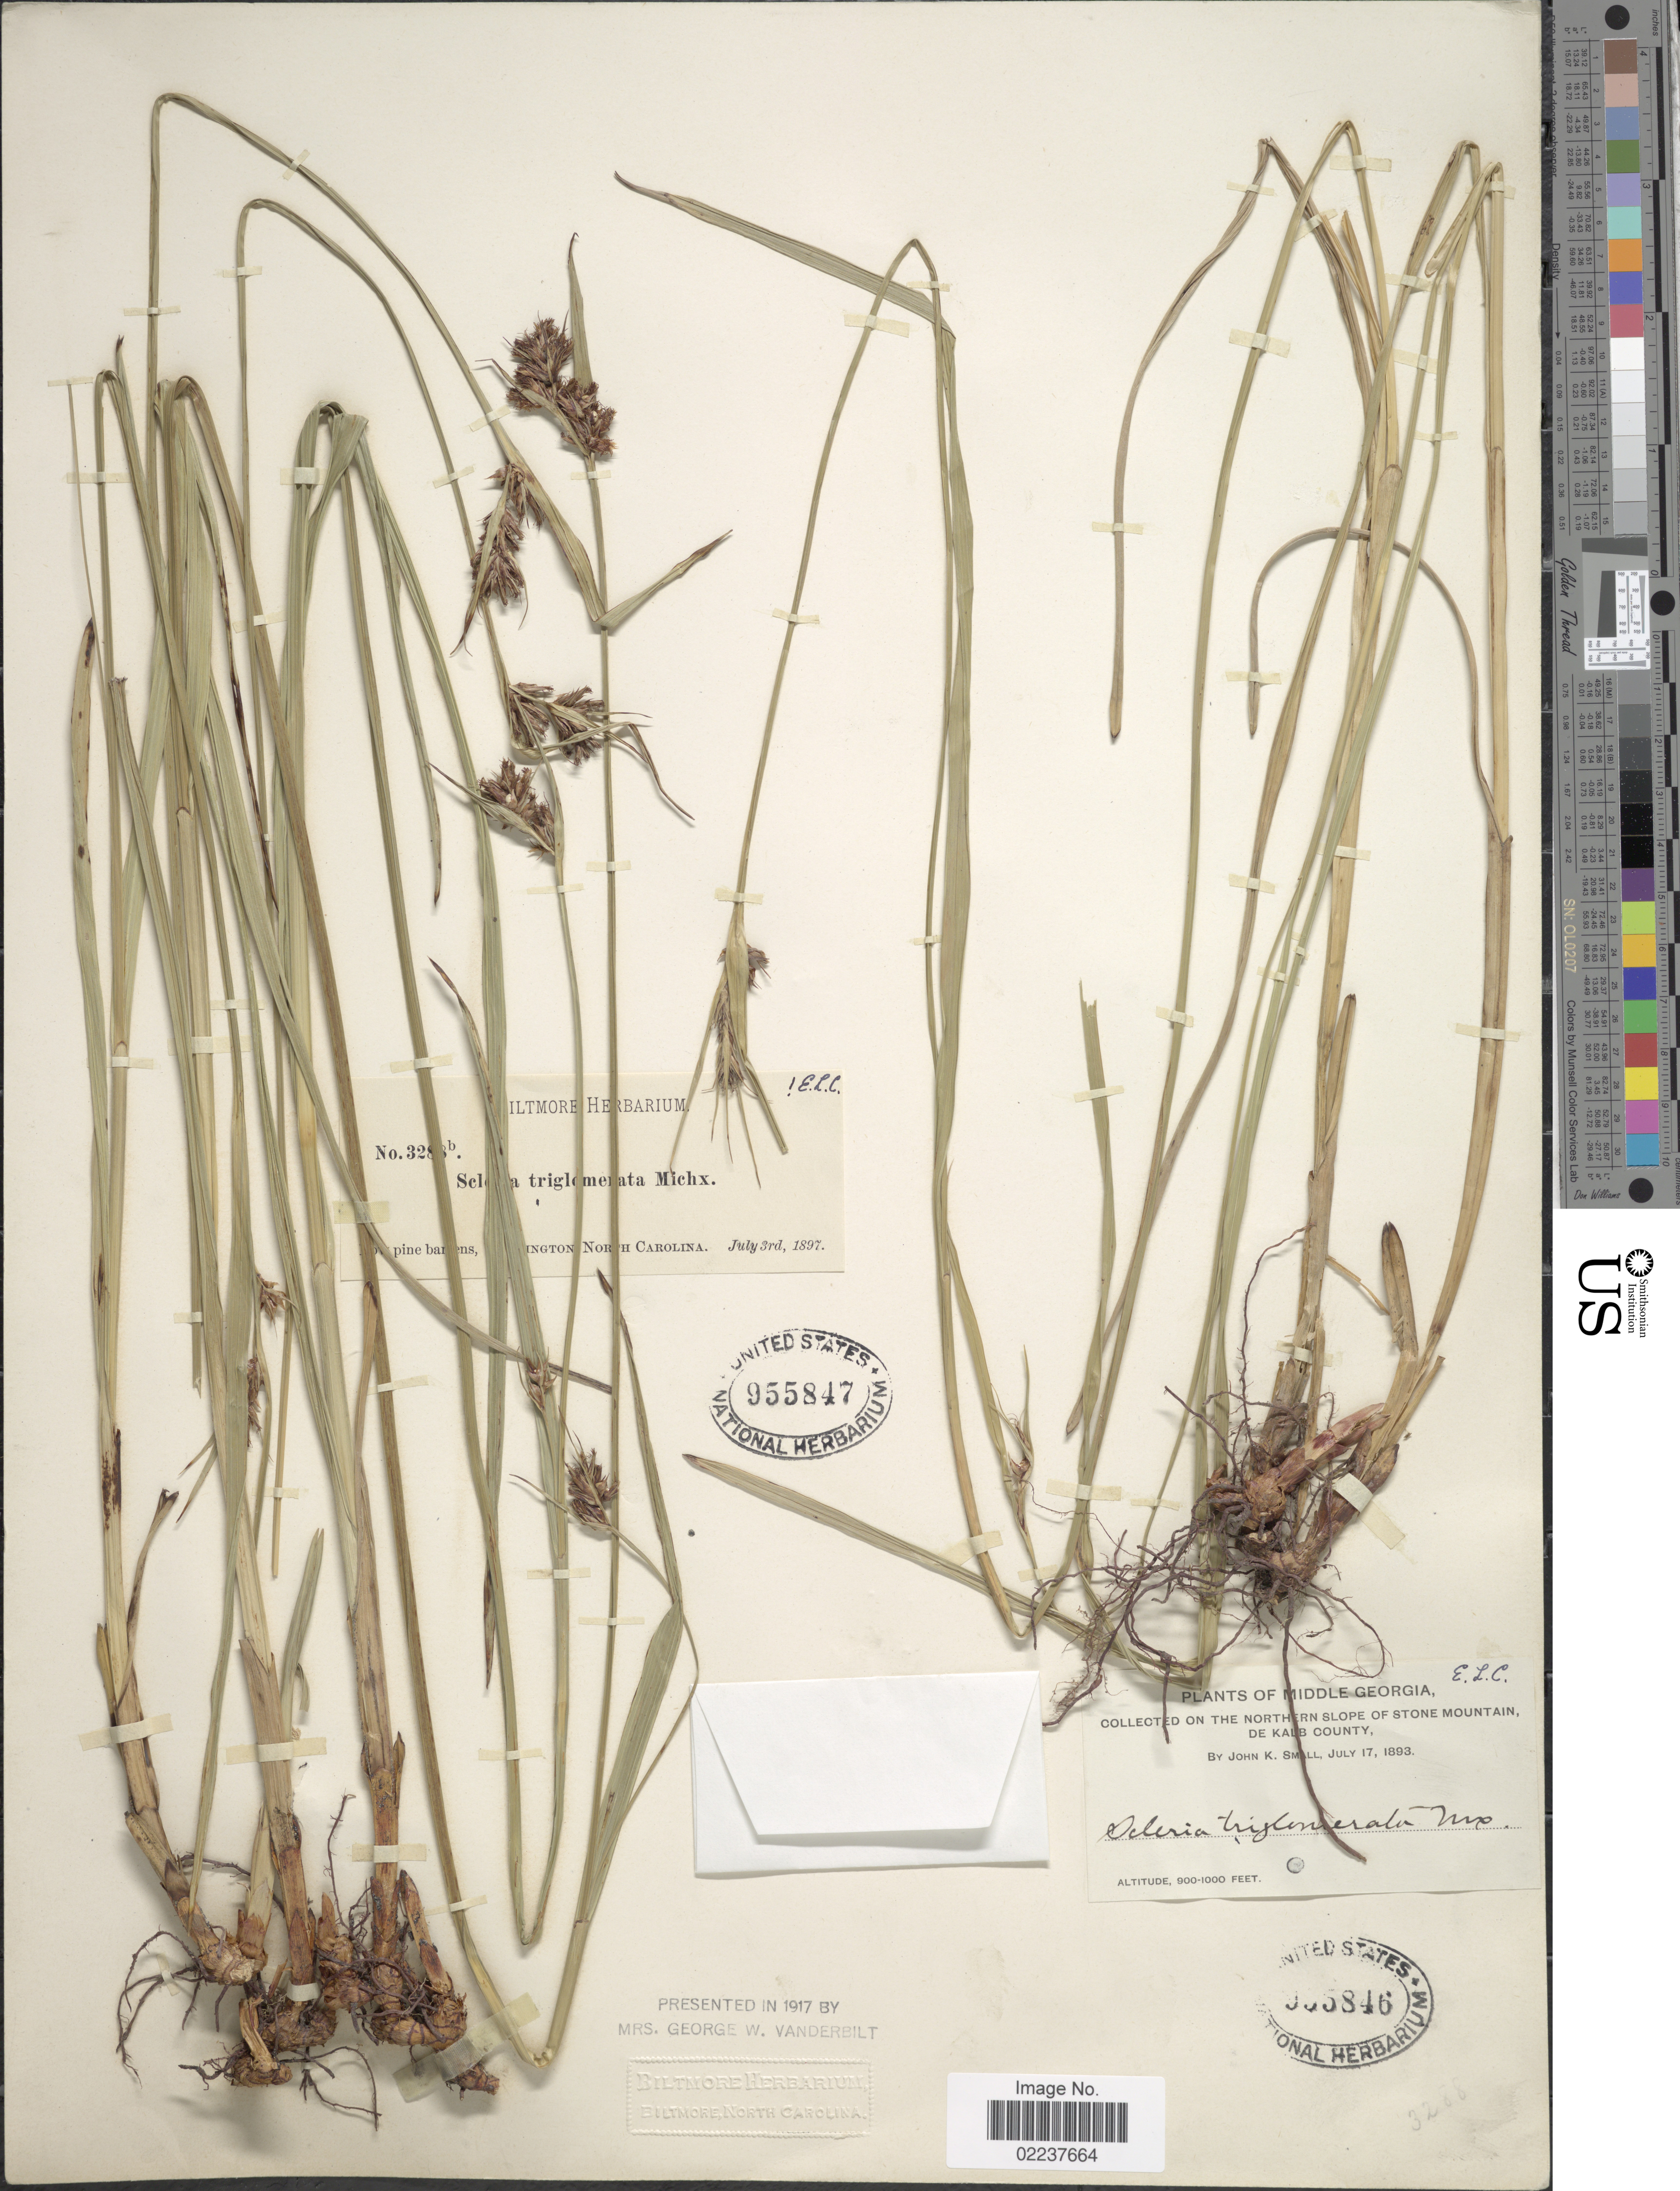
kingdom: Plantae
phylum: Tracheophyta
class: Liliopsida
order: Poales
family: Cyperaceae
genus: Scleria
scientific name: Scleria triglomerata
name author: Michx.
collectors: J. K. Small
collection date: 1893-07-17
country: United States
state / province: Georgia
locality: Middle Georgia, Northern Slope of Stone Mountain, De Kalb County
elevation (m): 274